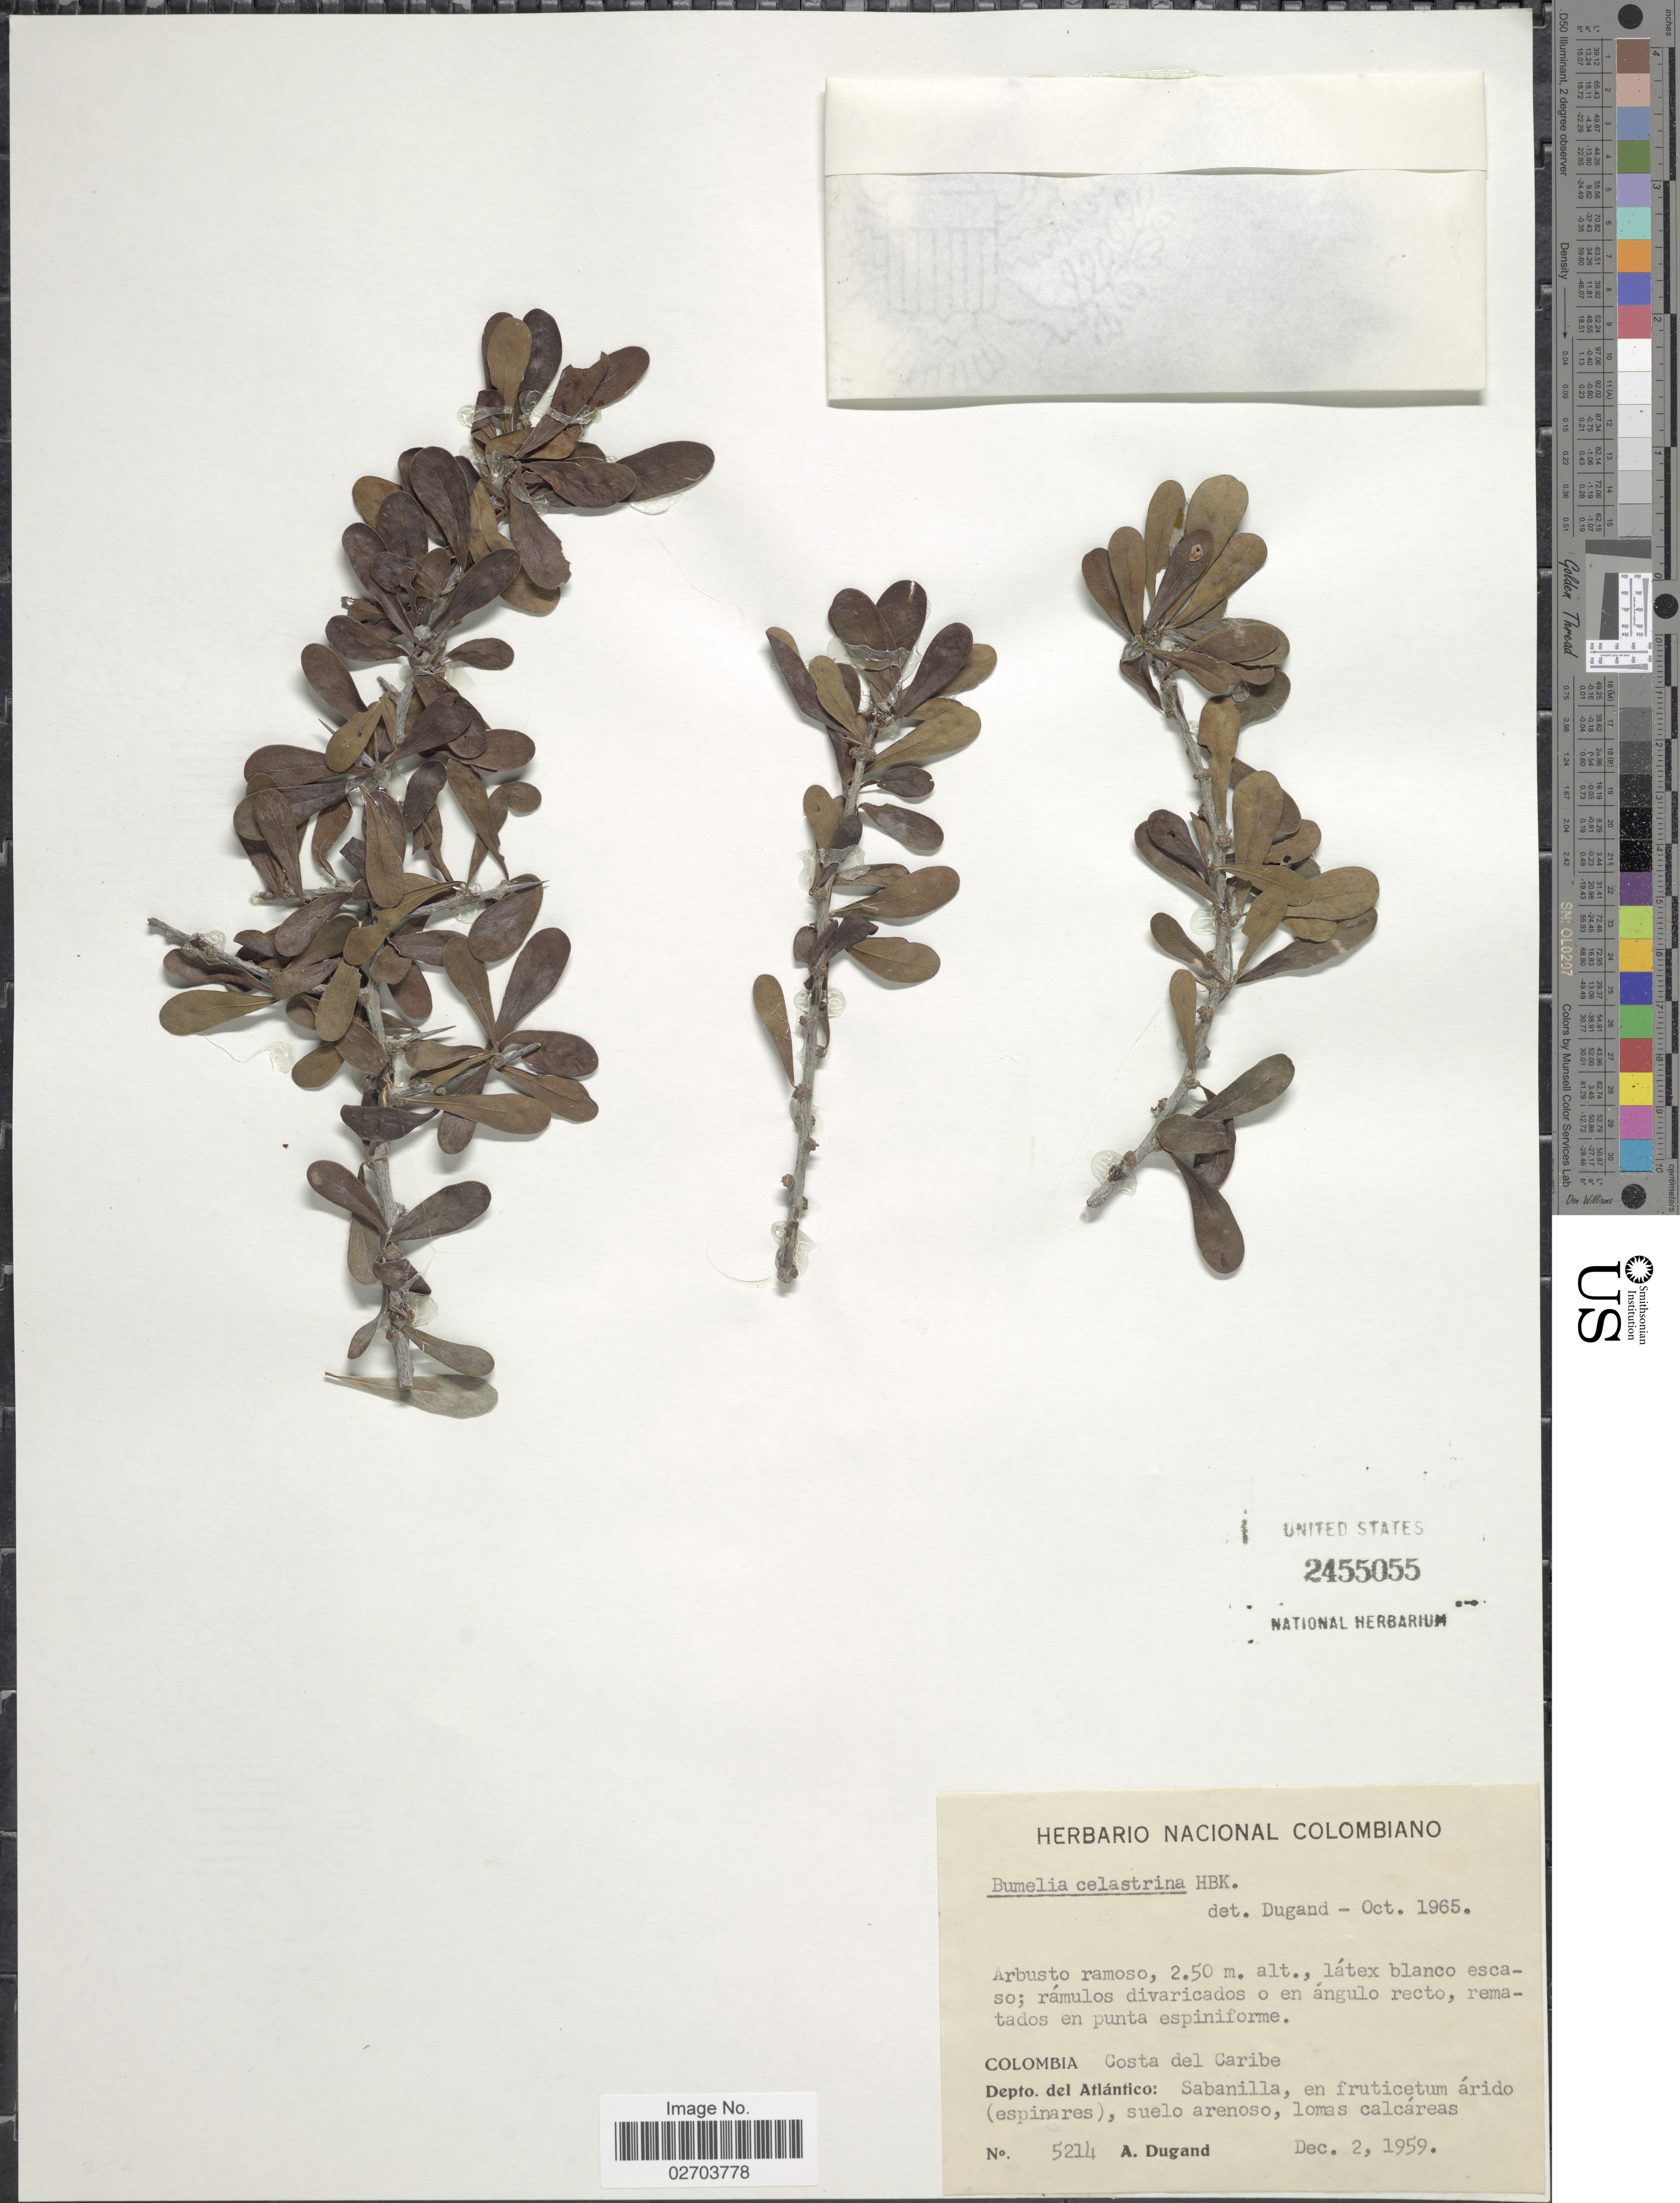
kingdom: Plantae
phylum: Tracheophyta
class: Magnoliopsida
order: Ericales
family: Sapotaceae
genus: Sideroxylon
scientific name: Sideroxylon celastrinum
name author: (Kunth) T.D. Penn.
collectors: A. Dugand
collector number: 5214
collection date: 1959-12-02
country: Colombia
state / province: Atlántico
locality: Costa del Caribe. Sabanilla, en fruticetum arido (espinares), suelo arenoso, lomas calcareas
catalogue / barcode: US 2455055